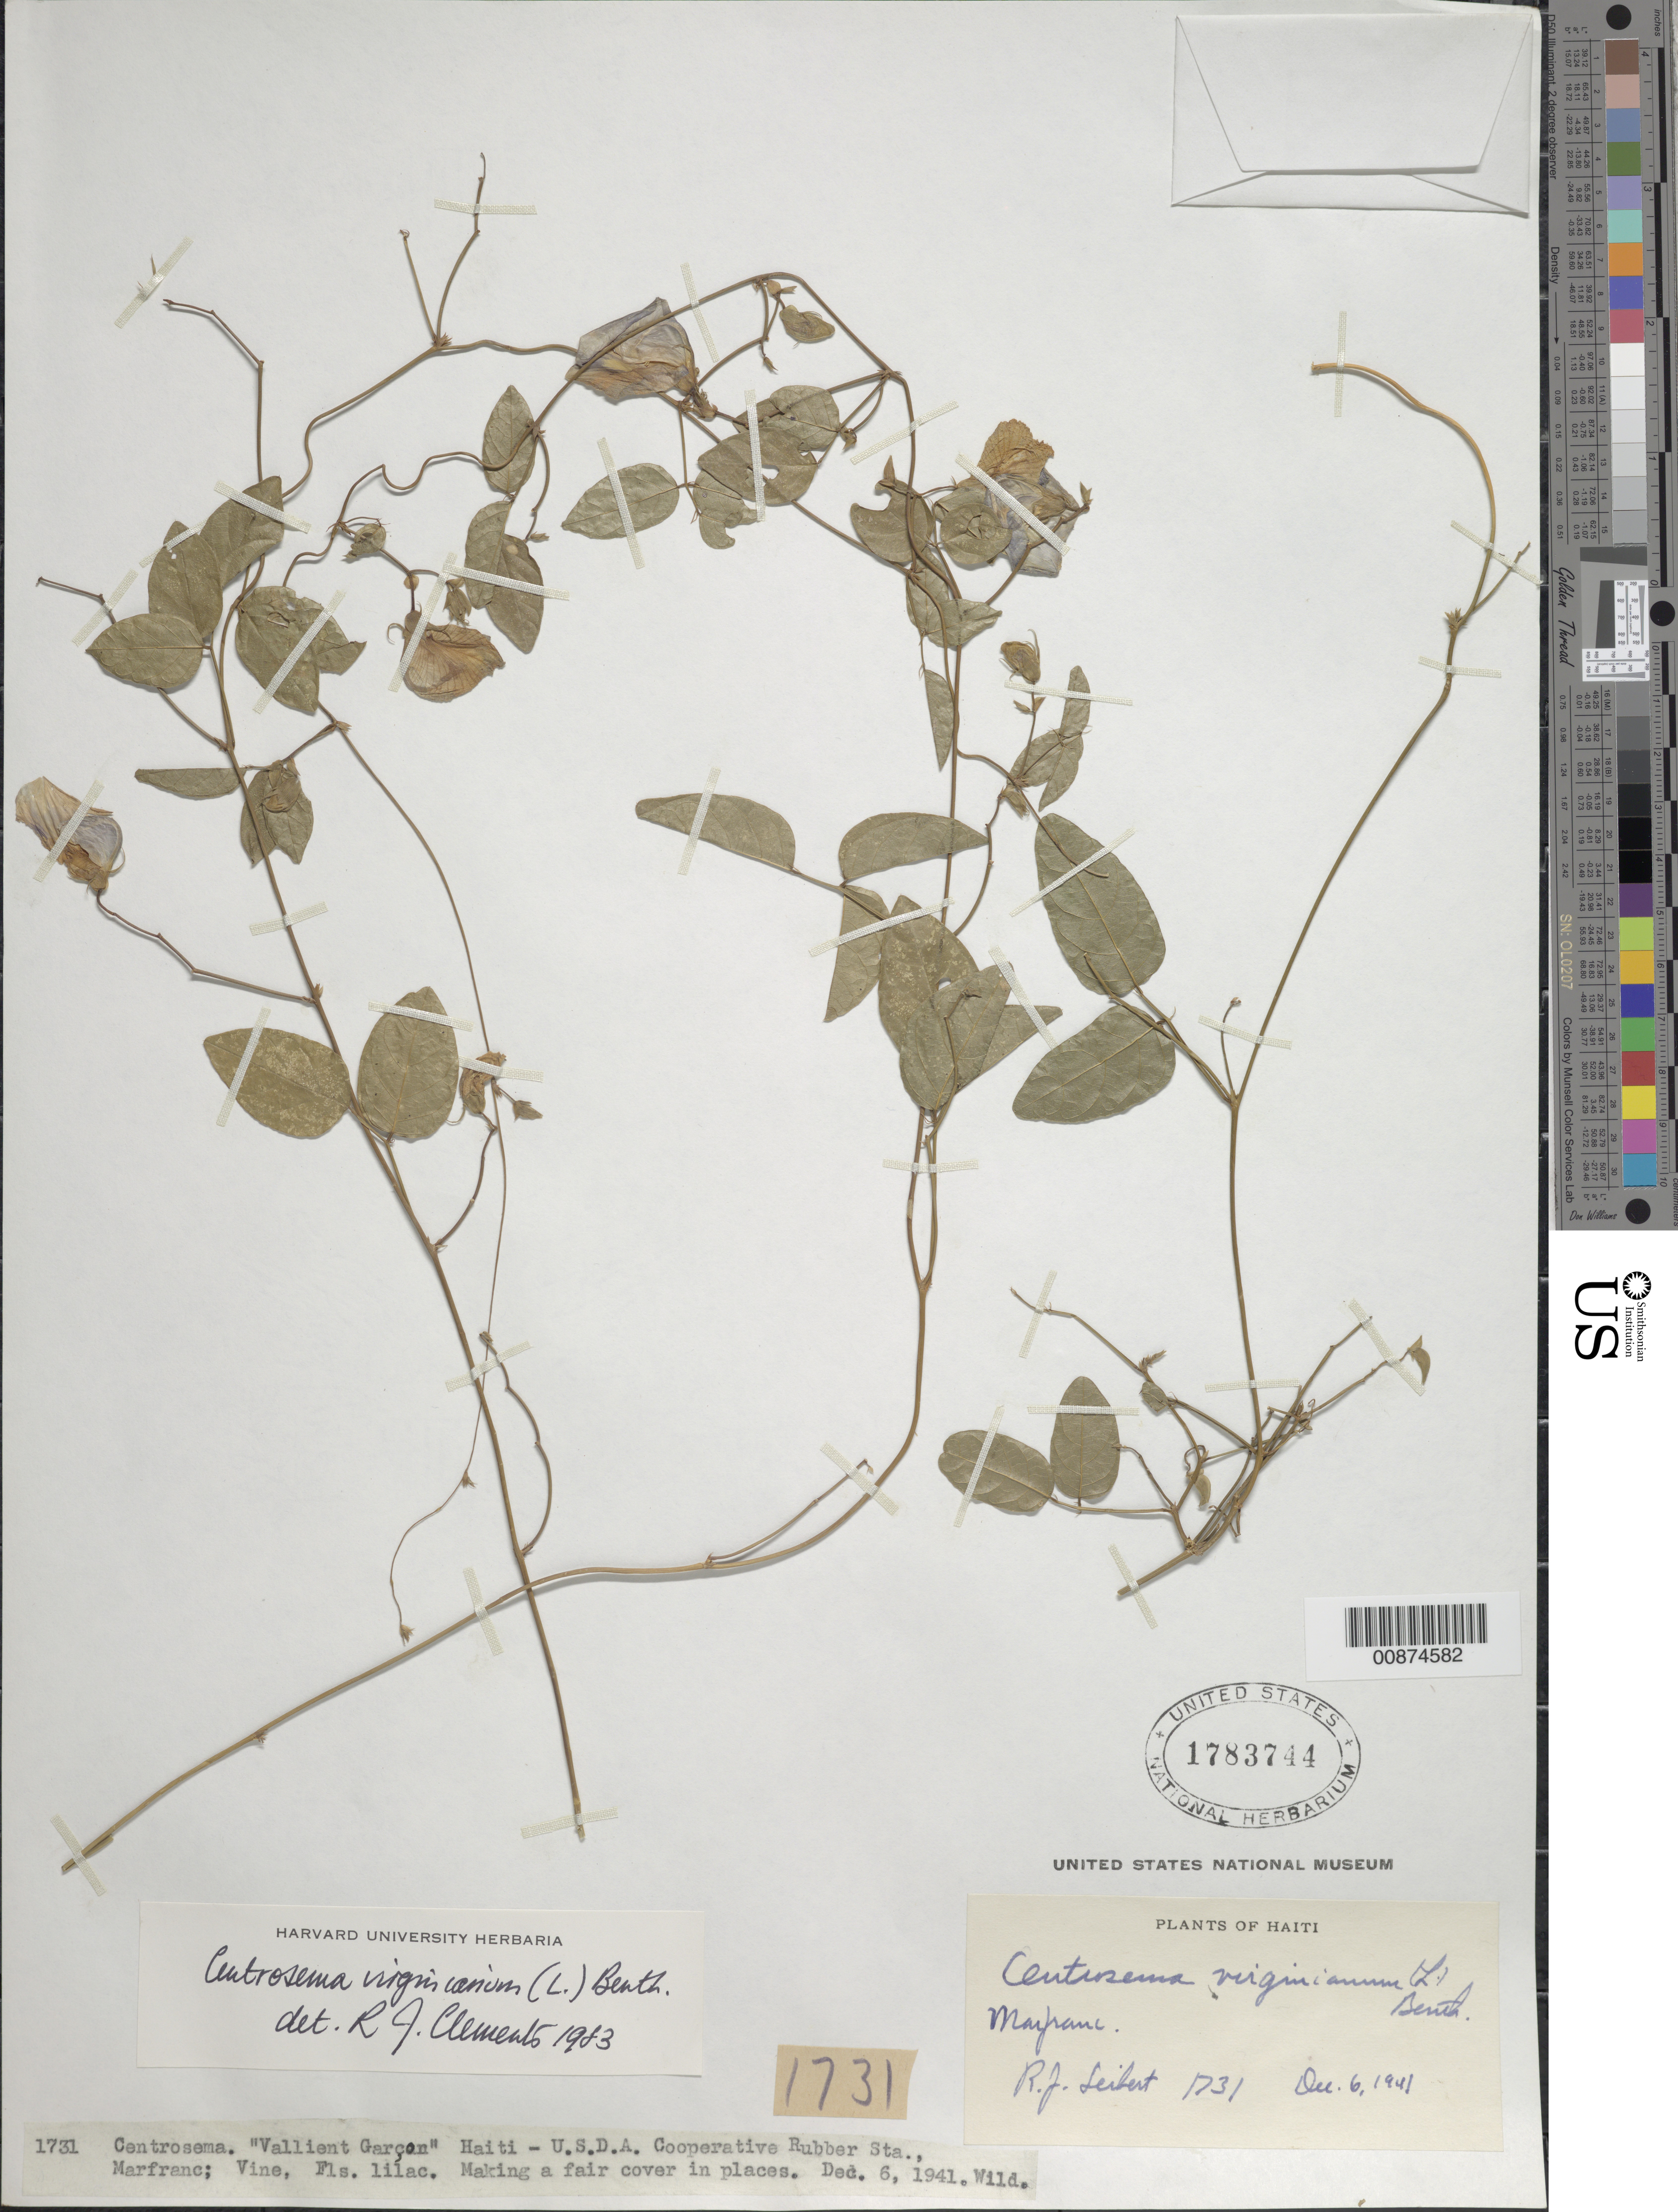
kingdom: Plantae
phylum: Tracheophyta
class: Magnoliopsida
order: Fabales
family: Fabaceae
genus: Centrosema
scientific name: Centrosema virginianum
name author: (L.) Benth.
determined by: Clements, R. J.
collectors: R. J. Seibert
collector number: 1731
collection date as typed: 06 Dec 1941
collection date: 1941-12-06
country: Haiti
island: Hispaniola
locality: USDA Coop. Rubber Sta., Marfranc.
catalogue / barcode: US 1783744